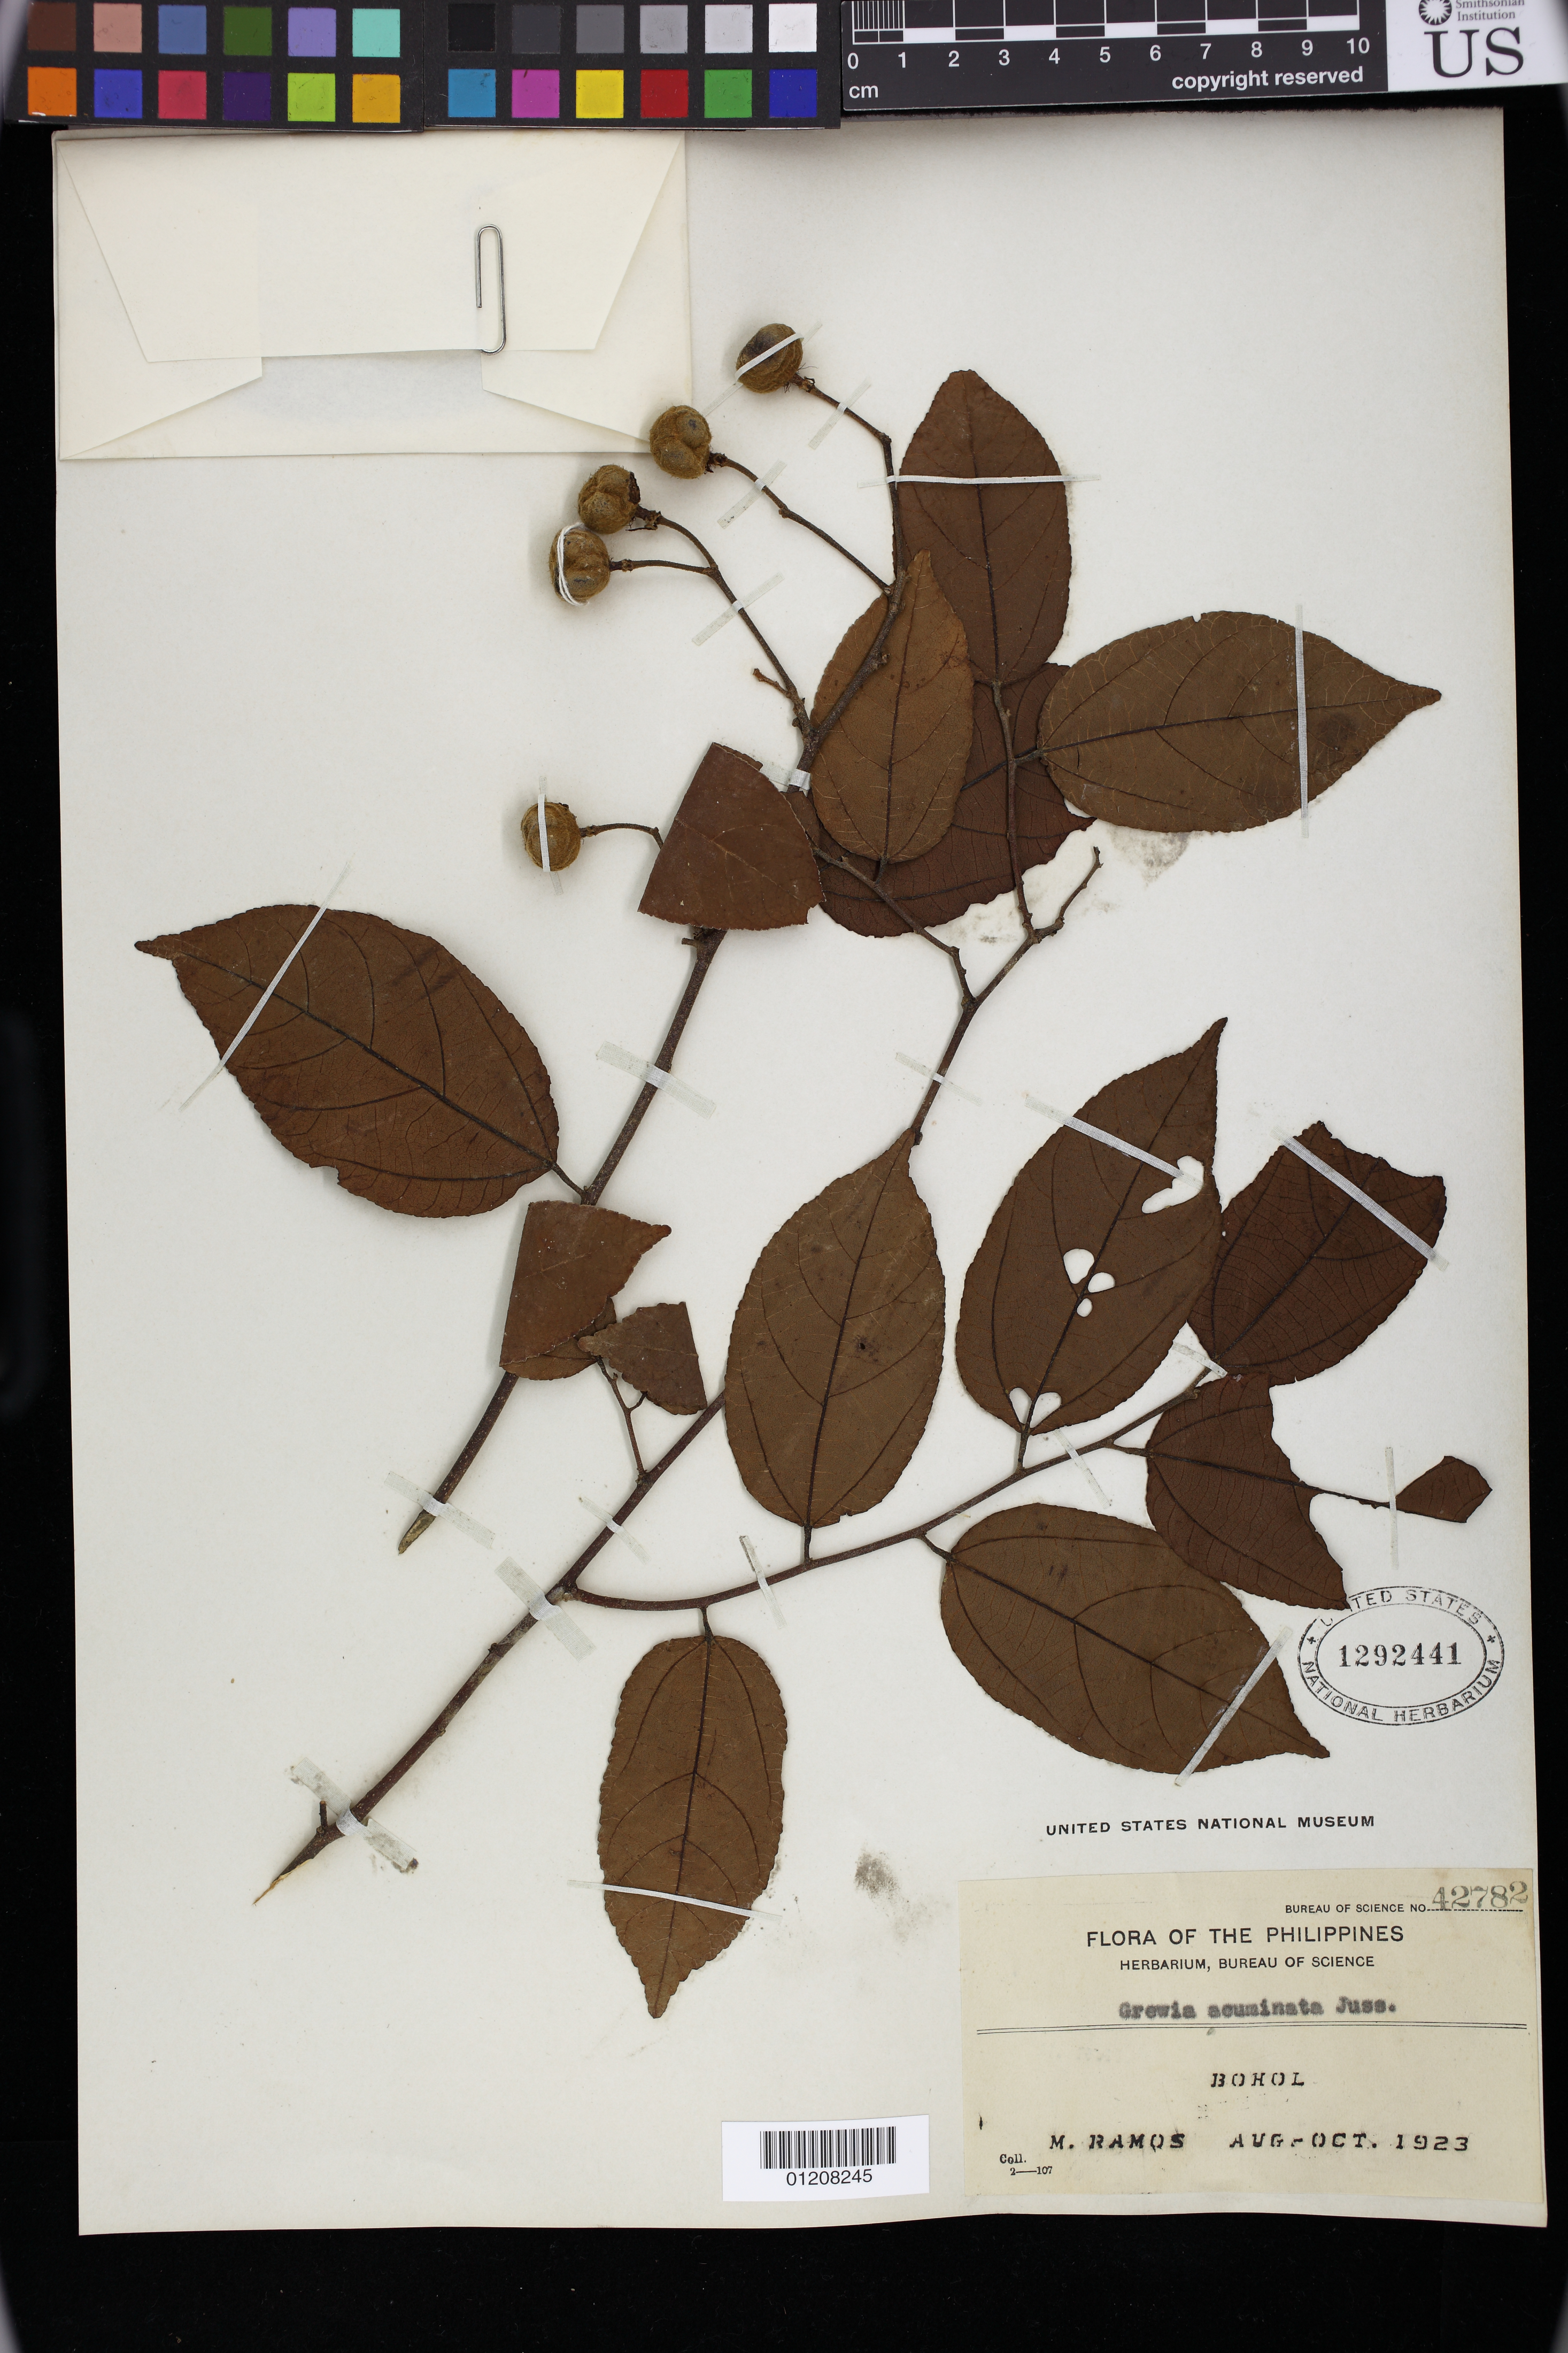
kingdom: Plantae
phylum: Tracheophyta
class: Magnoliopsida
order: Malvales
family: Malvaceae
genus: Grewia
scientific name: Grewia acuminata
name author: Juss.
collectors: M. Ramos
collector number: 42782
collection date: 1923-08/1923-10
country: Philippines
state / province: Central Visayas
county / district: Bohol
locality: Bohol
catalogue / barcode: US 1292441